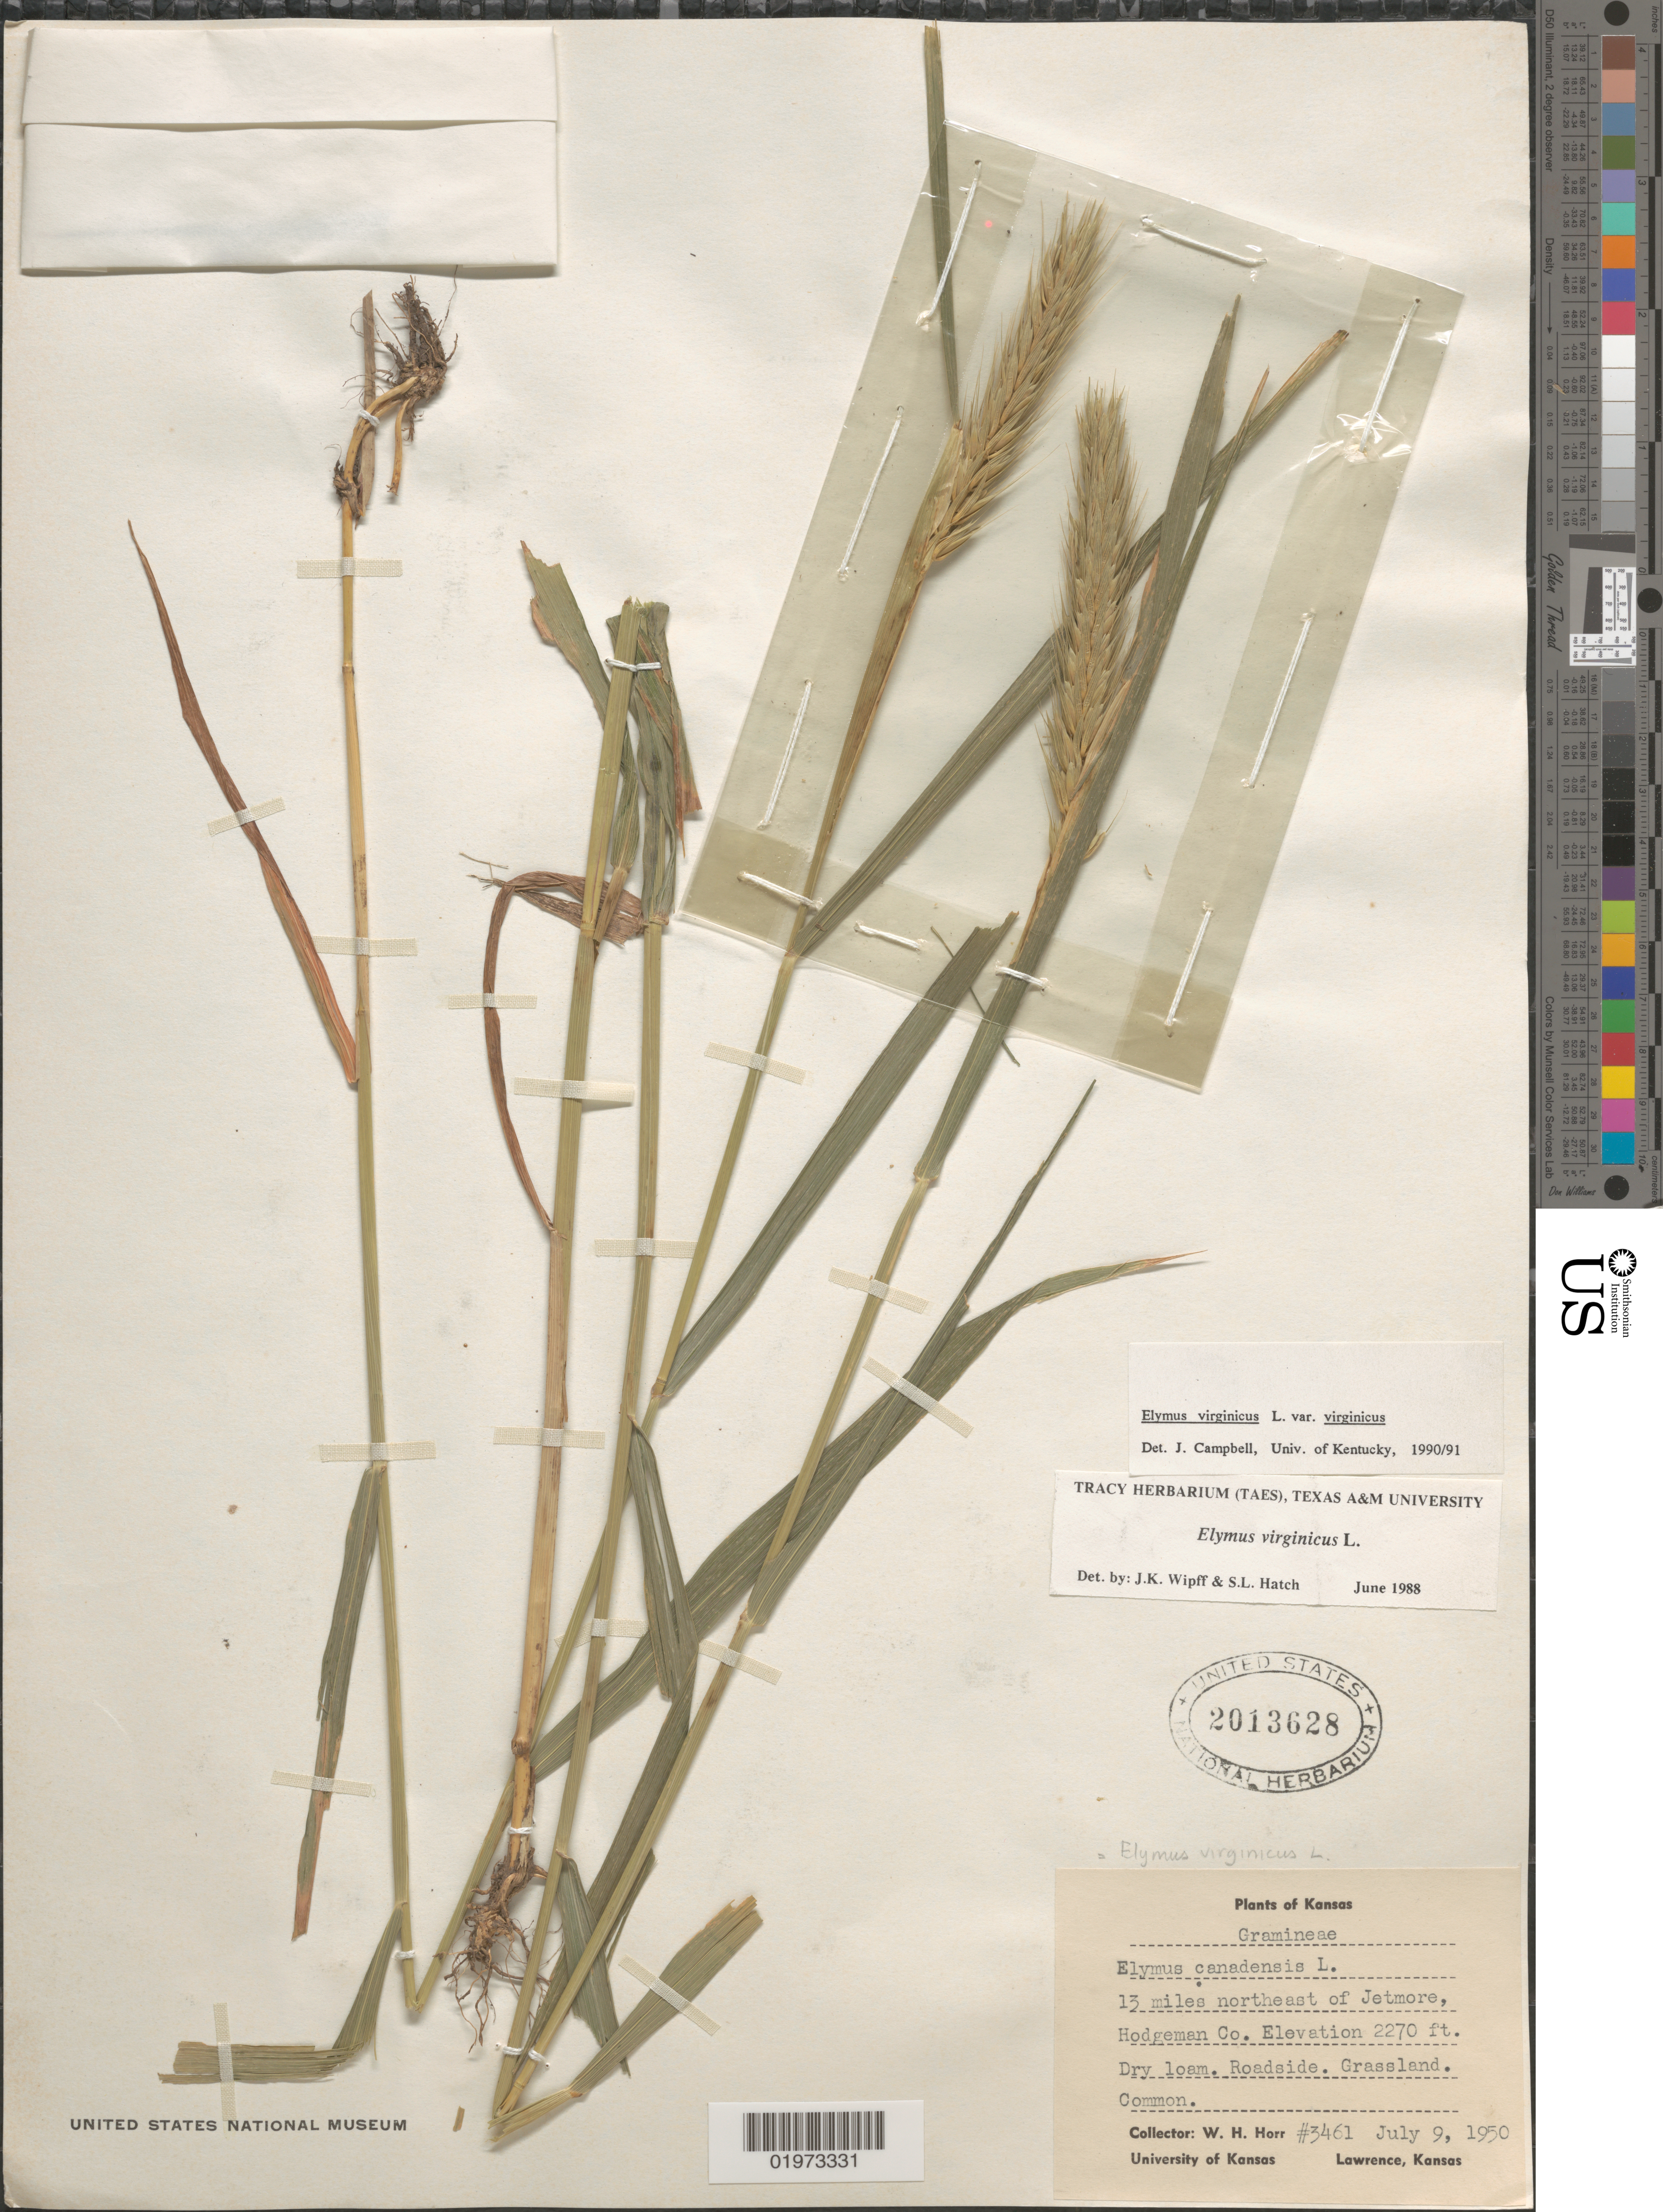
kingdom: Plantae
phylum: Tracheophyta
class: Liliopsida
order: Poales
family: Poaceae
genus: Elymus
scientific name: Elymus virginicus var. virginicus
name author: L.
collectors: W. H. Horr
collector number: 3461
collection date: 1950-07-09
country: United States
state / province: Kansas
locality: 13 miles northeast of Jetmore, Hodgeman Co.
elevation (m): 692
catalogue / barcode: US 2013628